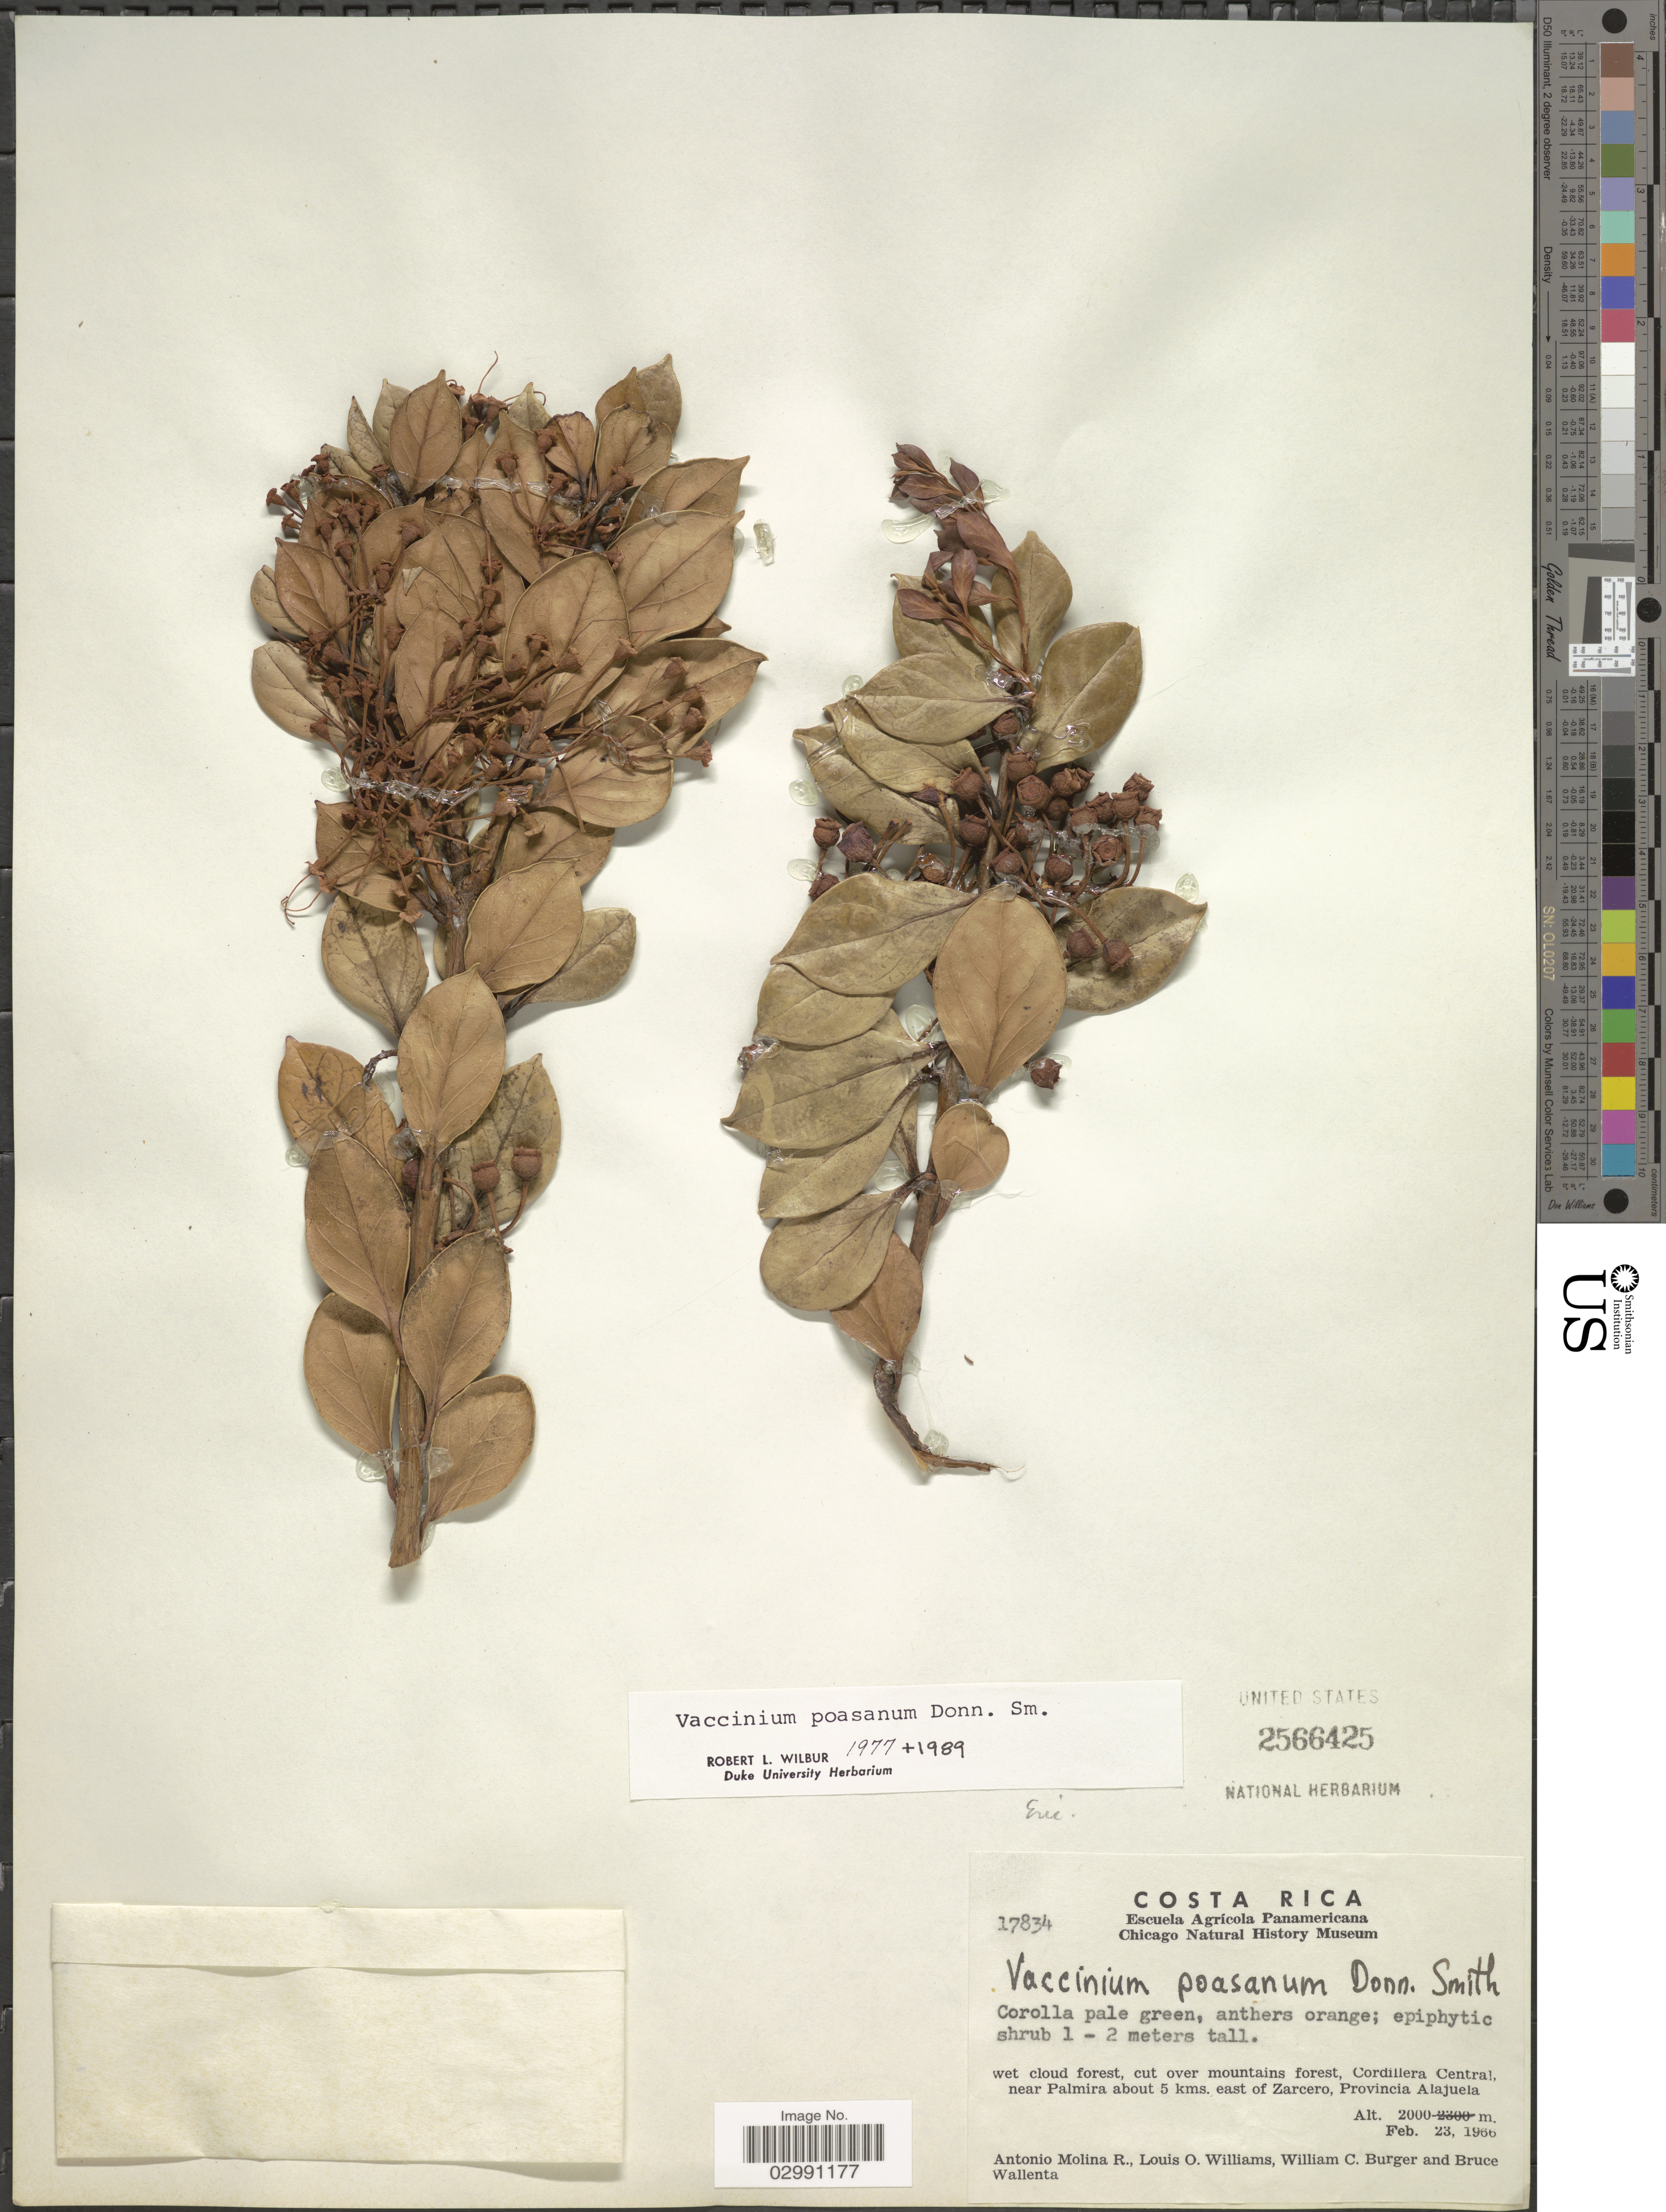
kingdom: Plantae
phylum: Tracheophyta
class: Magnoliopsida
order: Ericales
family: Ericaceae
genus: Vaccinium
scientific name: Vaccinium poasanum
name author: Donn. Sm.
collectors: A. Molina R., L. O. Williams, W. Burger & B. Wallenta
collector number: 17834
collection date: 1966-02-23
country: Costa Rica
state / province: Alajuela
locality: Cordillera Central, near Palmira about 5 kms. east of Zarcero.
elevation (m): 2000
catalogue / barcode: US 2566425